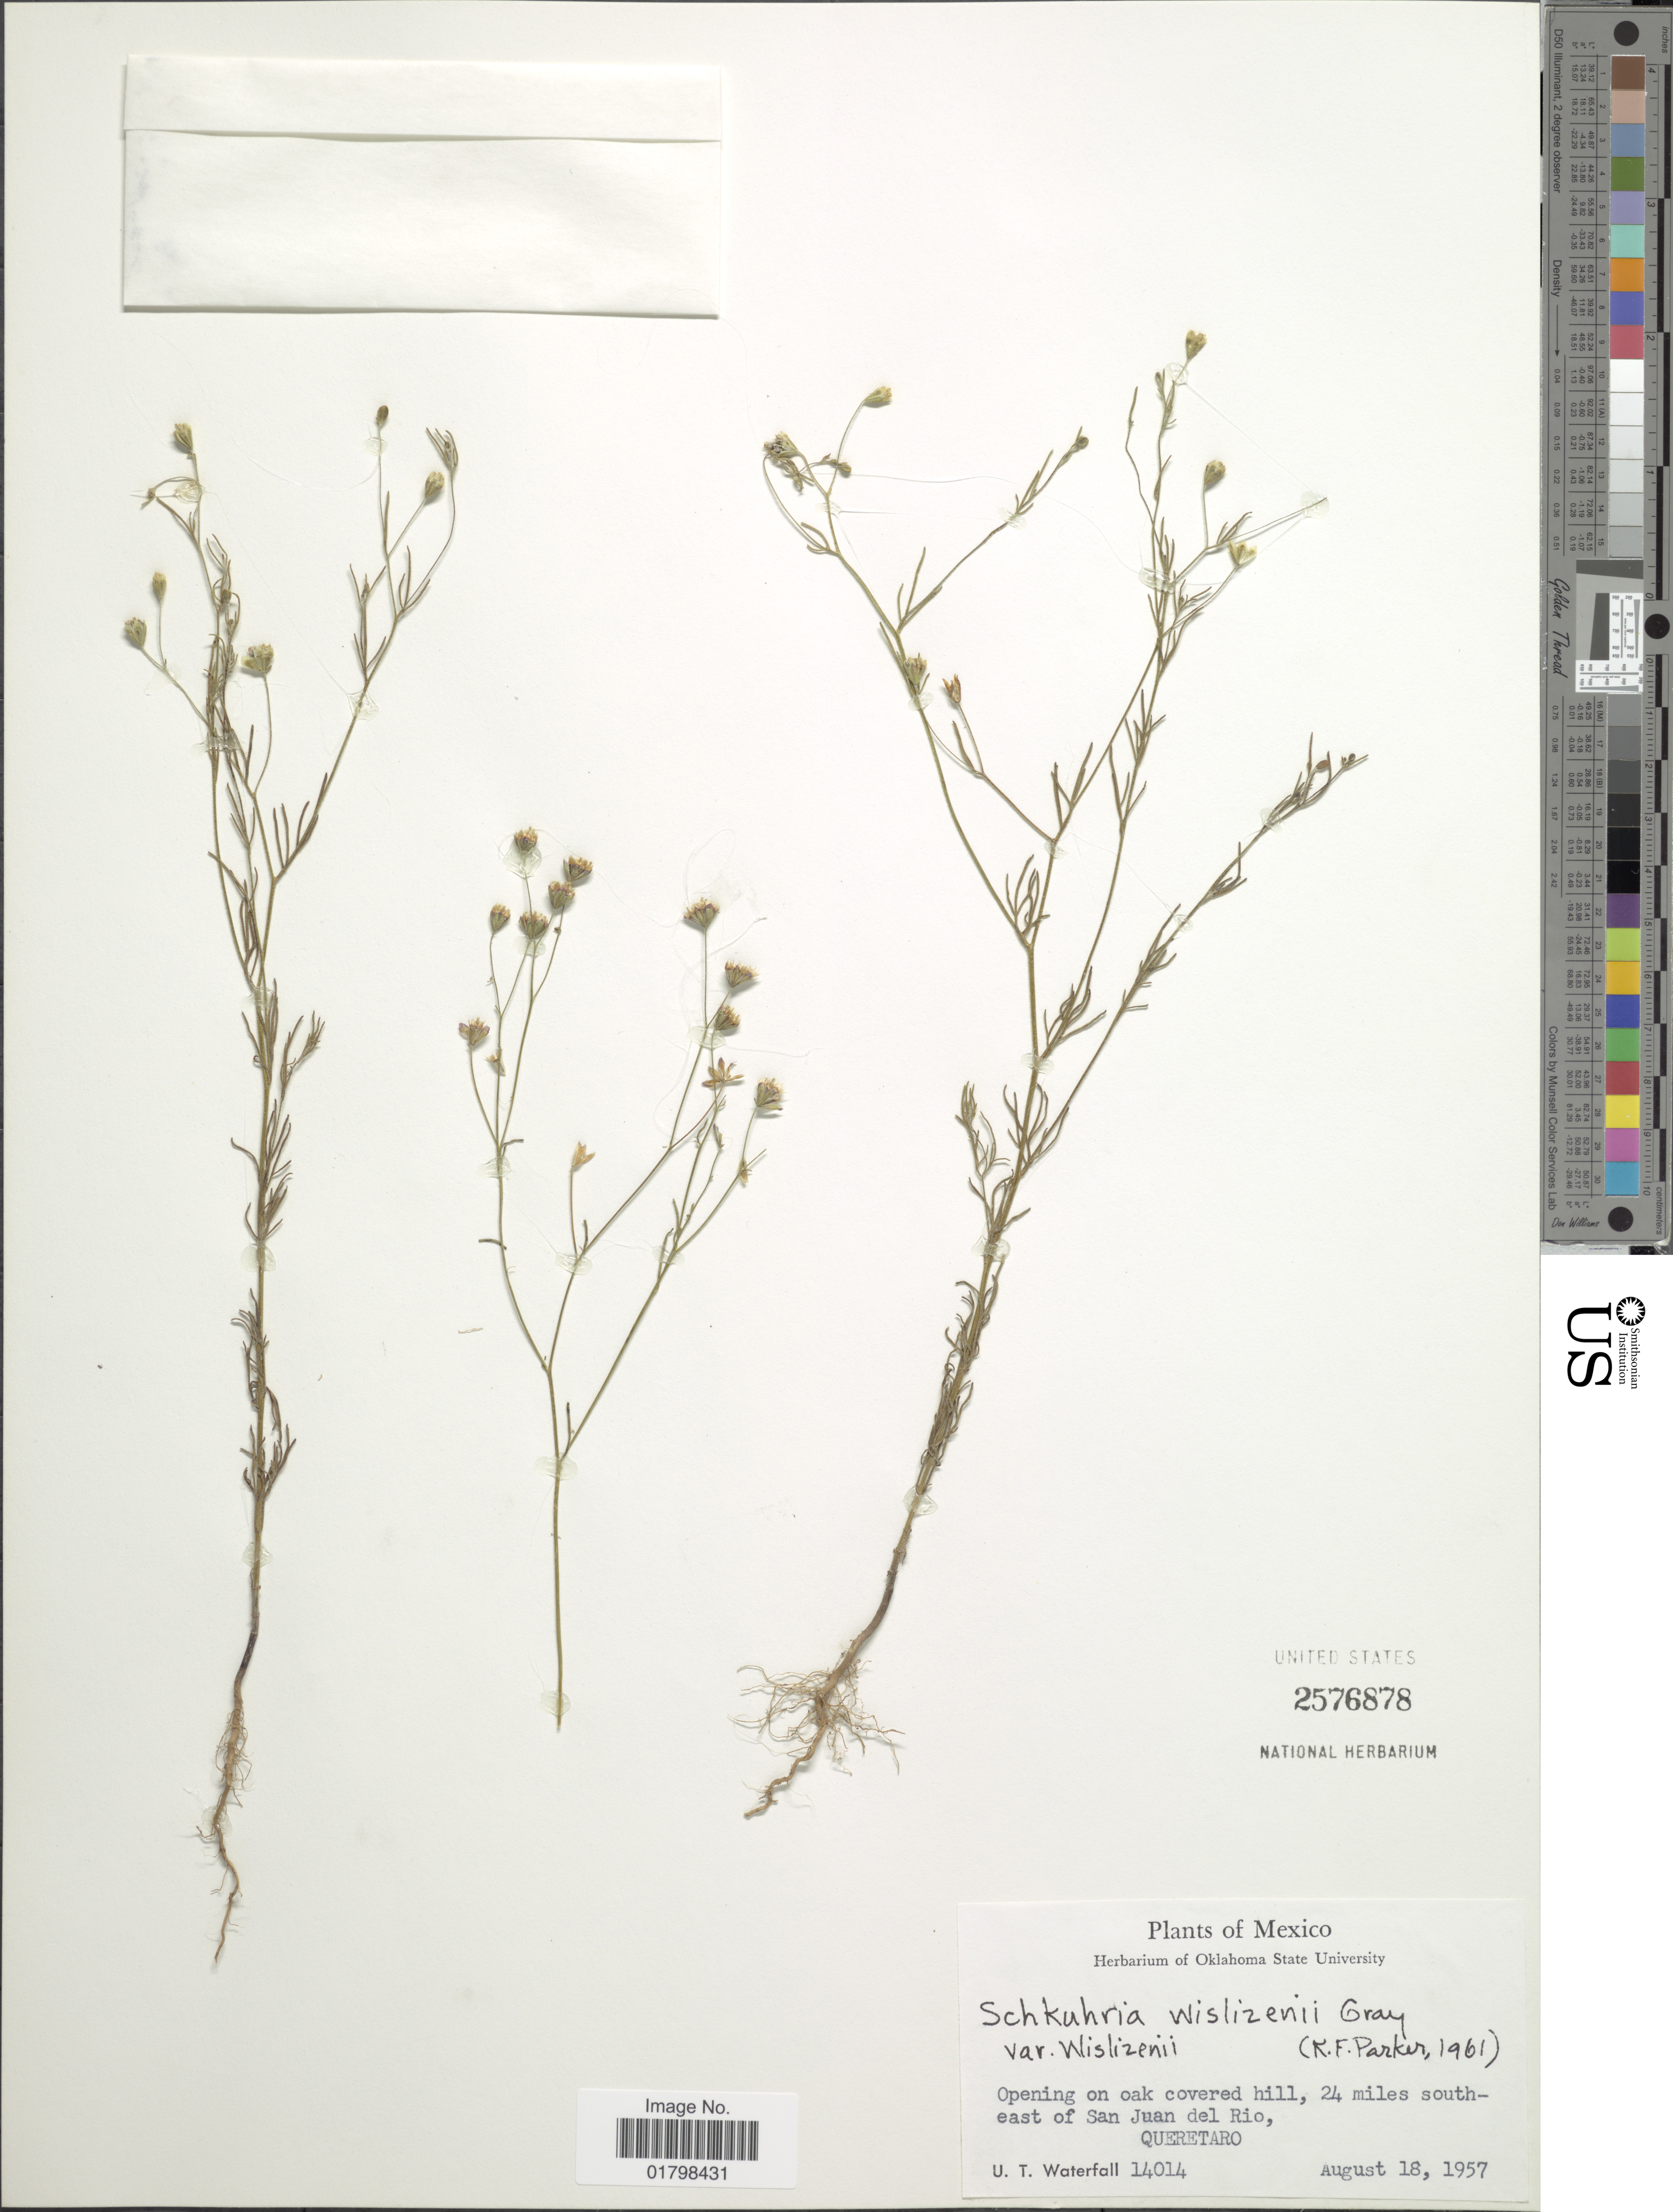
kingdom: Plantae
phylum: Tracheophyta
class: Magnoliopsida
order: Asterales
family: Asteraceae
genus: Schkuhria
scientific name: Schkuhria wislizeni var. wislizeni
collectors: U. T. Waterfall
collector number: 14014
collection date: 1957-08-18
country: Mexico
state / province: Querétaro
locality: Opening on oak covered hill, 24 miles southeast of San Juan del Rio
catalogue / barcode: US 2576878